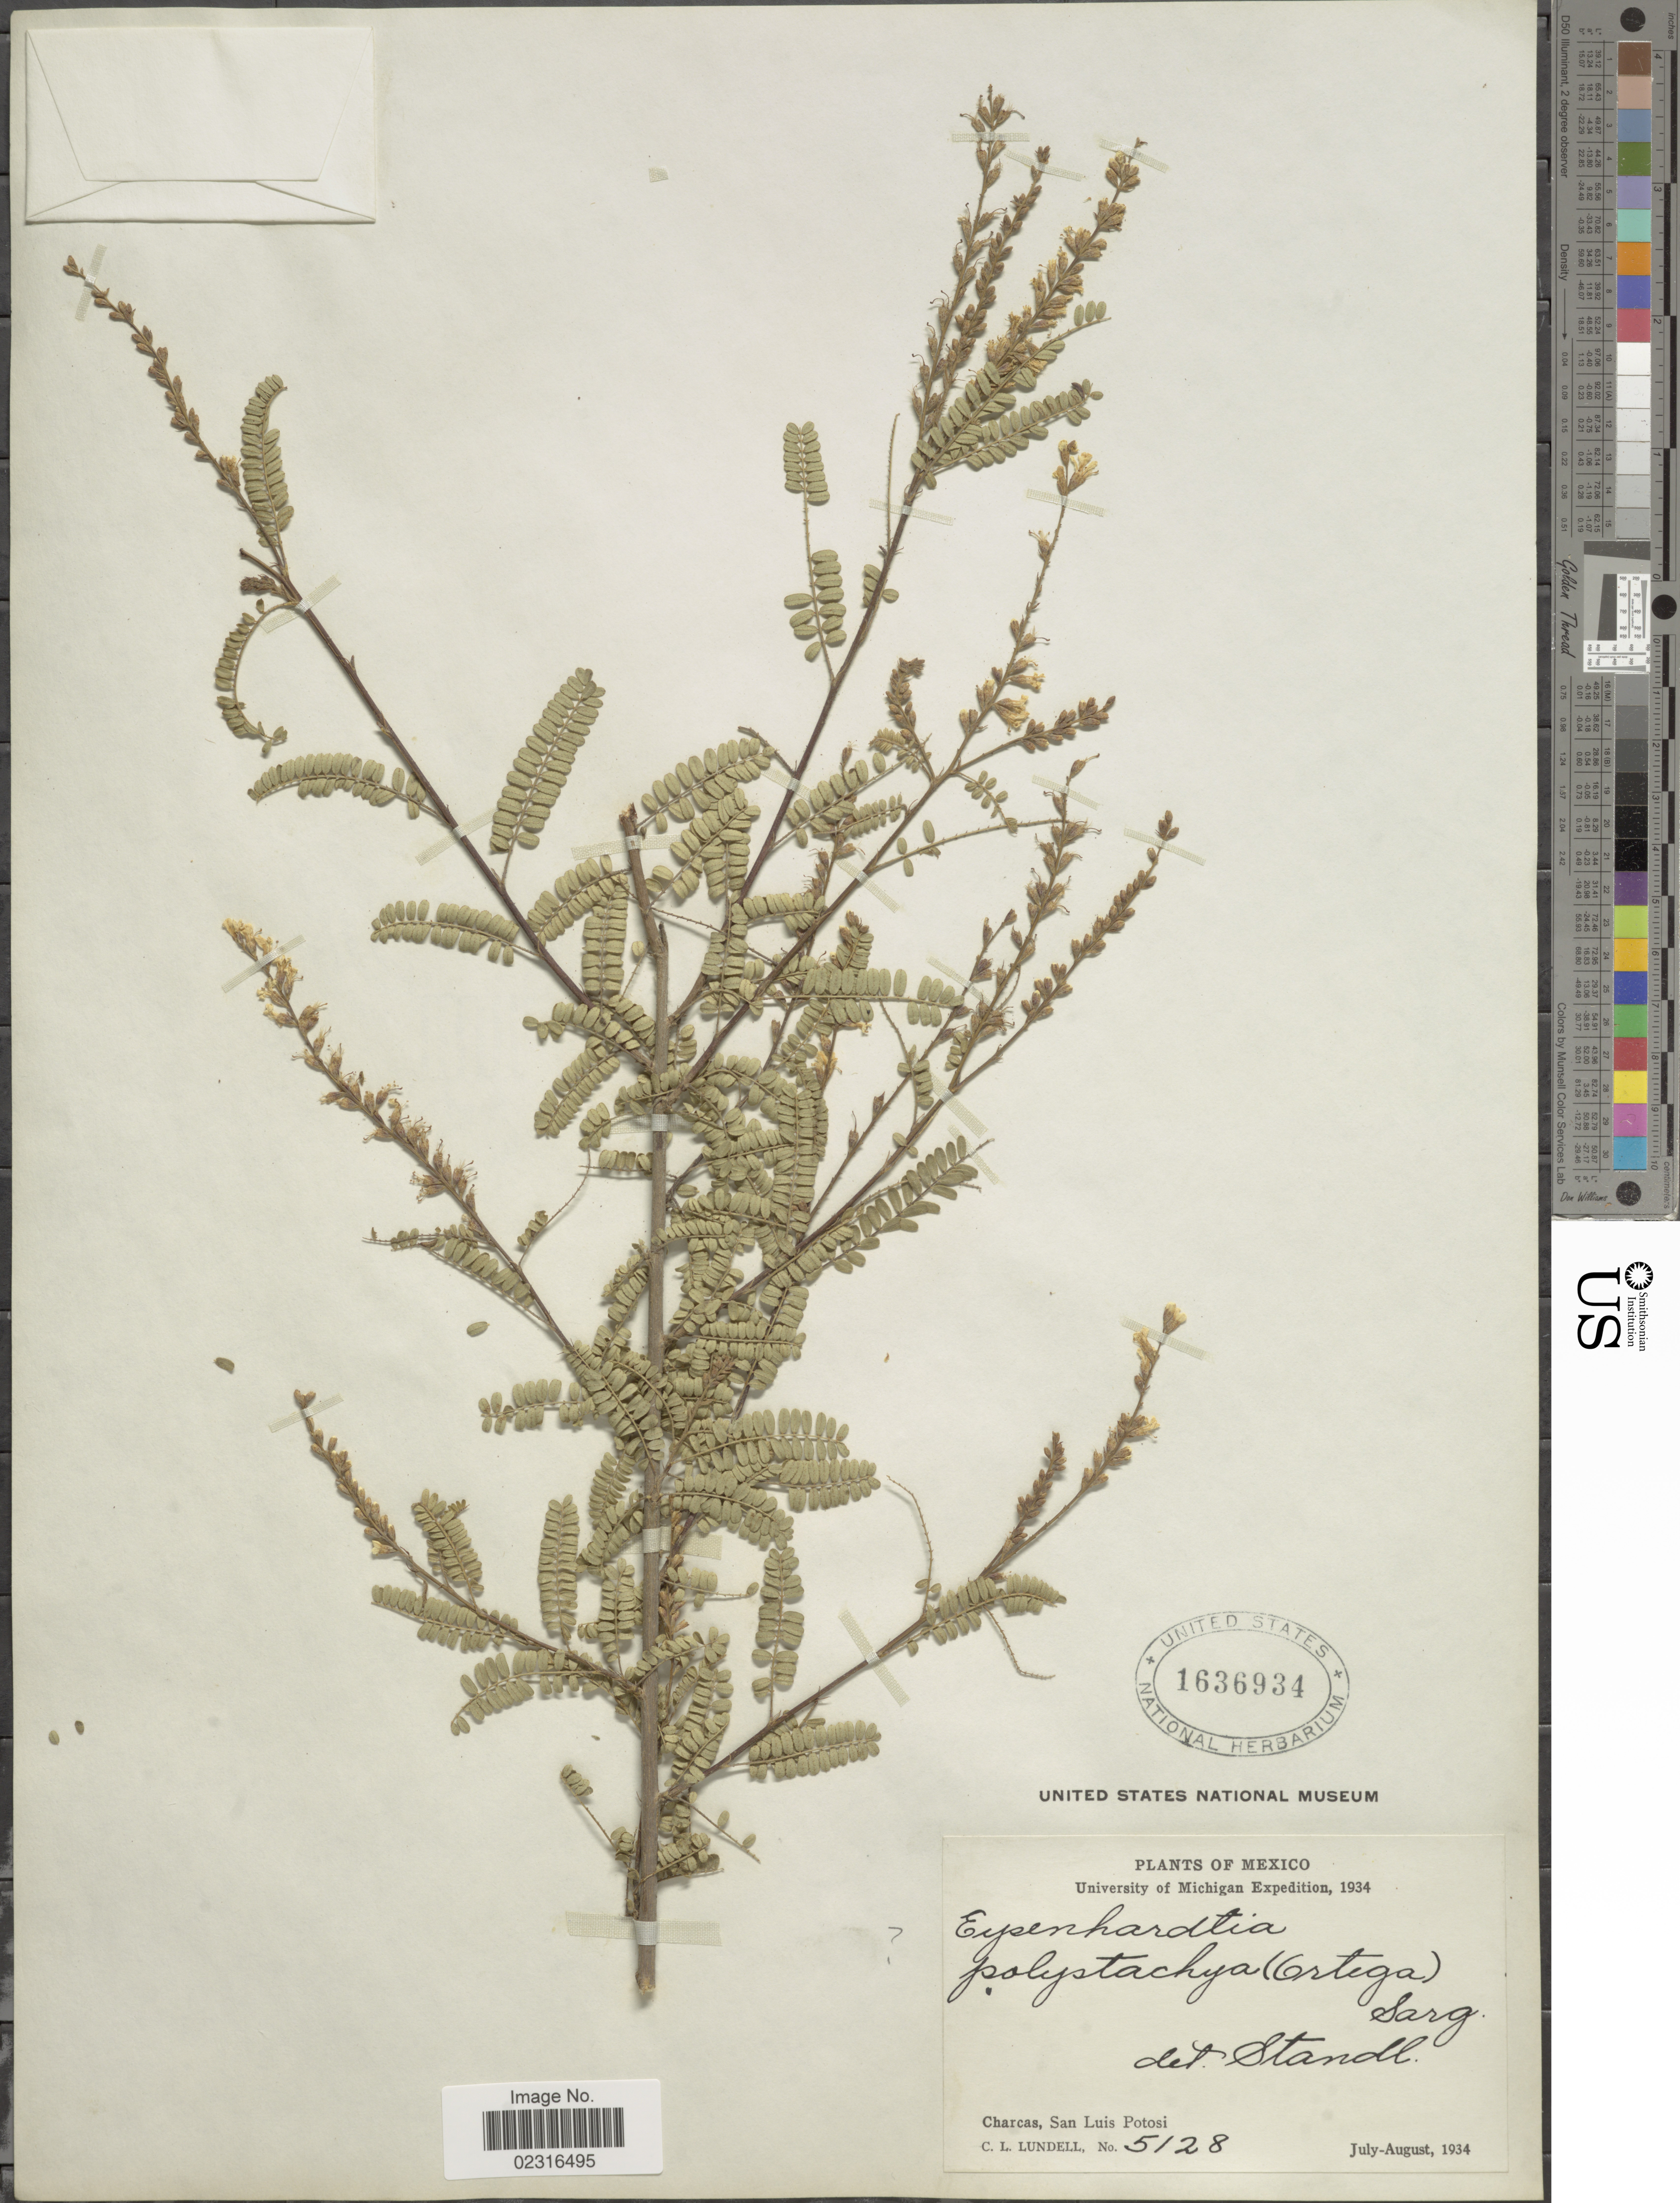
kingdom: Plantae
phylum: Tracheophyta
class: Magnoliopsida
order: Fabales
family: Fabaceae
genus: Eysenhardtia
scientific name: Eysenhardtia polystachya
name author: (Ortega) Sarg.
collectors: C. L. Lundell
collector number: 5128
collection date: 1934-07/1934-08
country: Mexico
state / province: San Luis Potosí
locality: Charcas.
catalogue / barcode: US 1636934